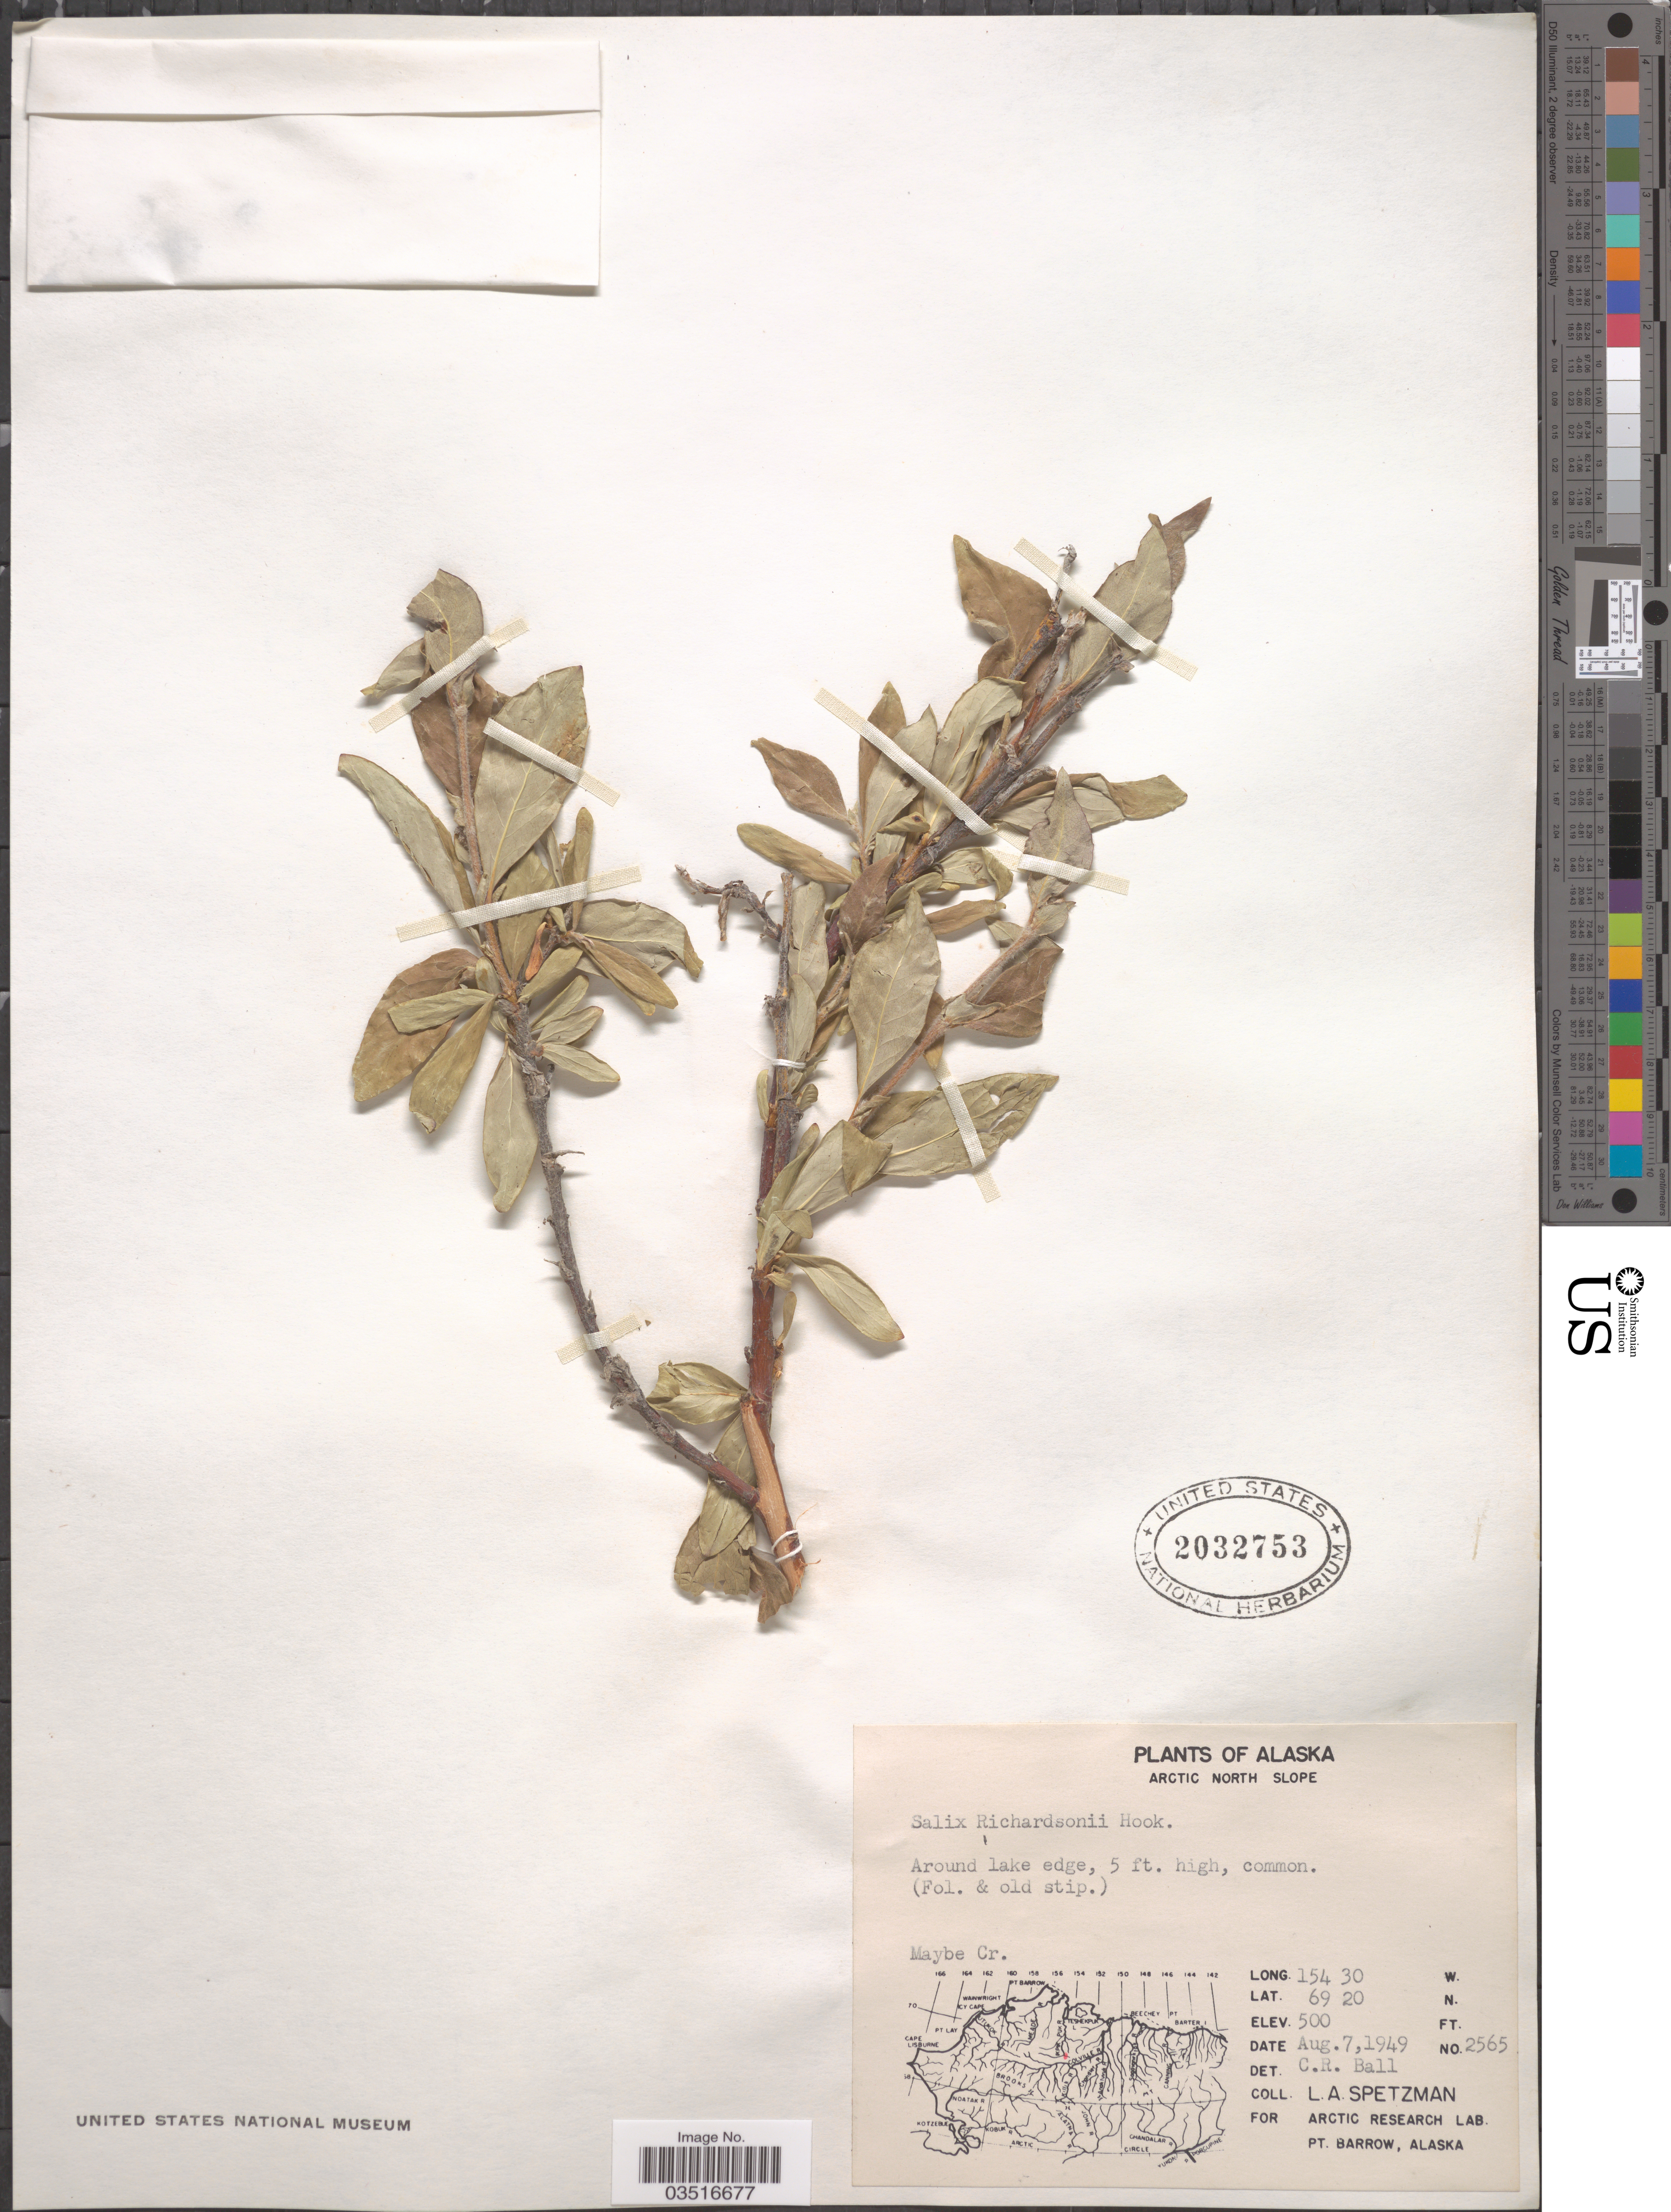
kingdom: Plantae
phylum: Tracheophyta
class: Magnoliopsida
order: Malpighiales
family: Salicaceae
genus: Salix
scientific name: Salix richardsonii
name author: Hook.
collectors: L. Spetzman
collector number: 2565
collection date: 1949-08-07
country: United States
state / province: Alaska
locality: Arctic North Slope. Around lake edge. Maybe Cr.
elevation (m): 152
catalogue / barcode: US 2032753